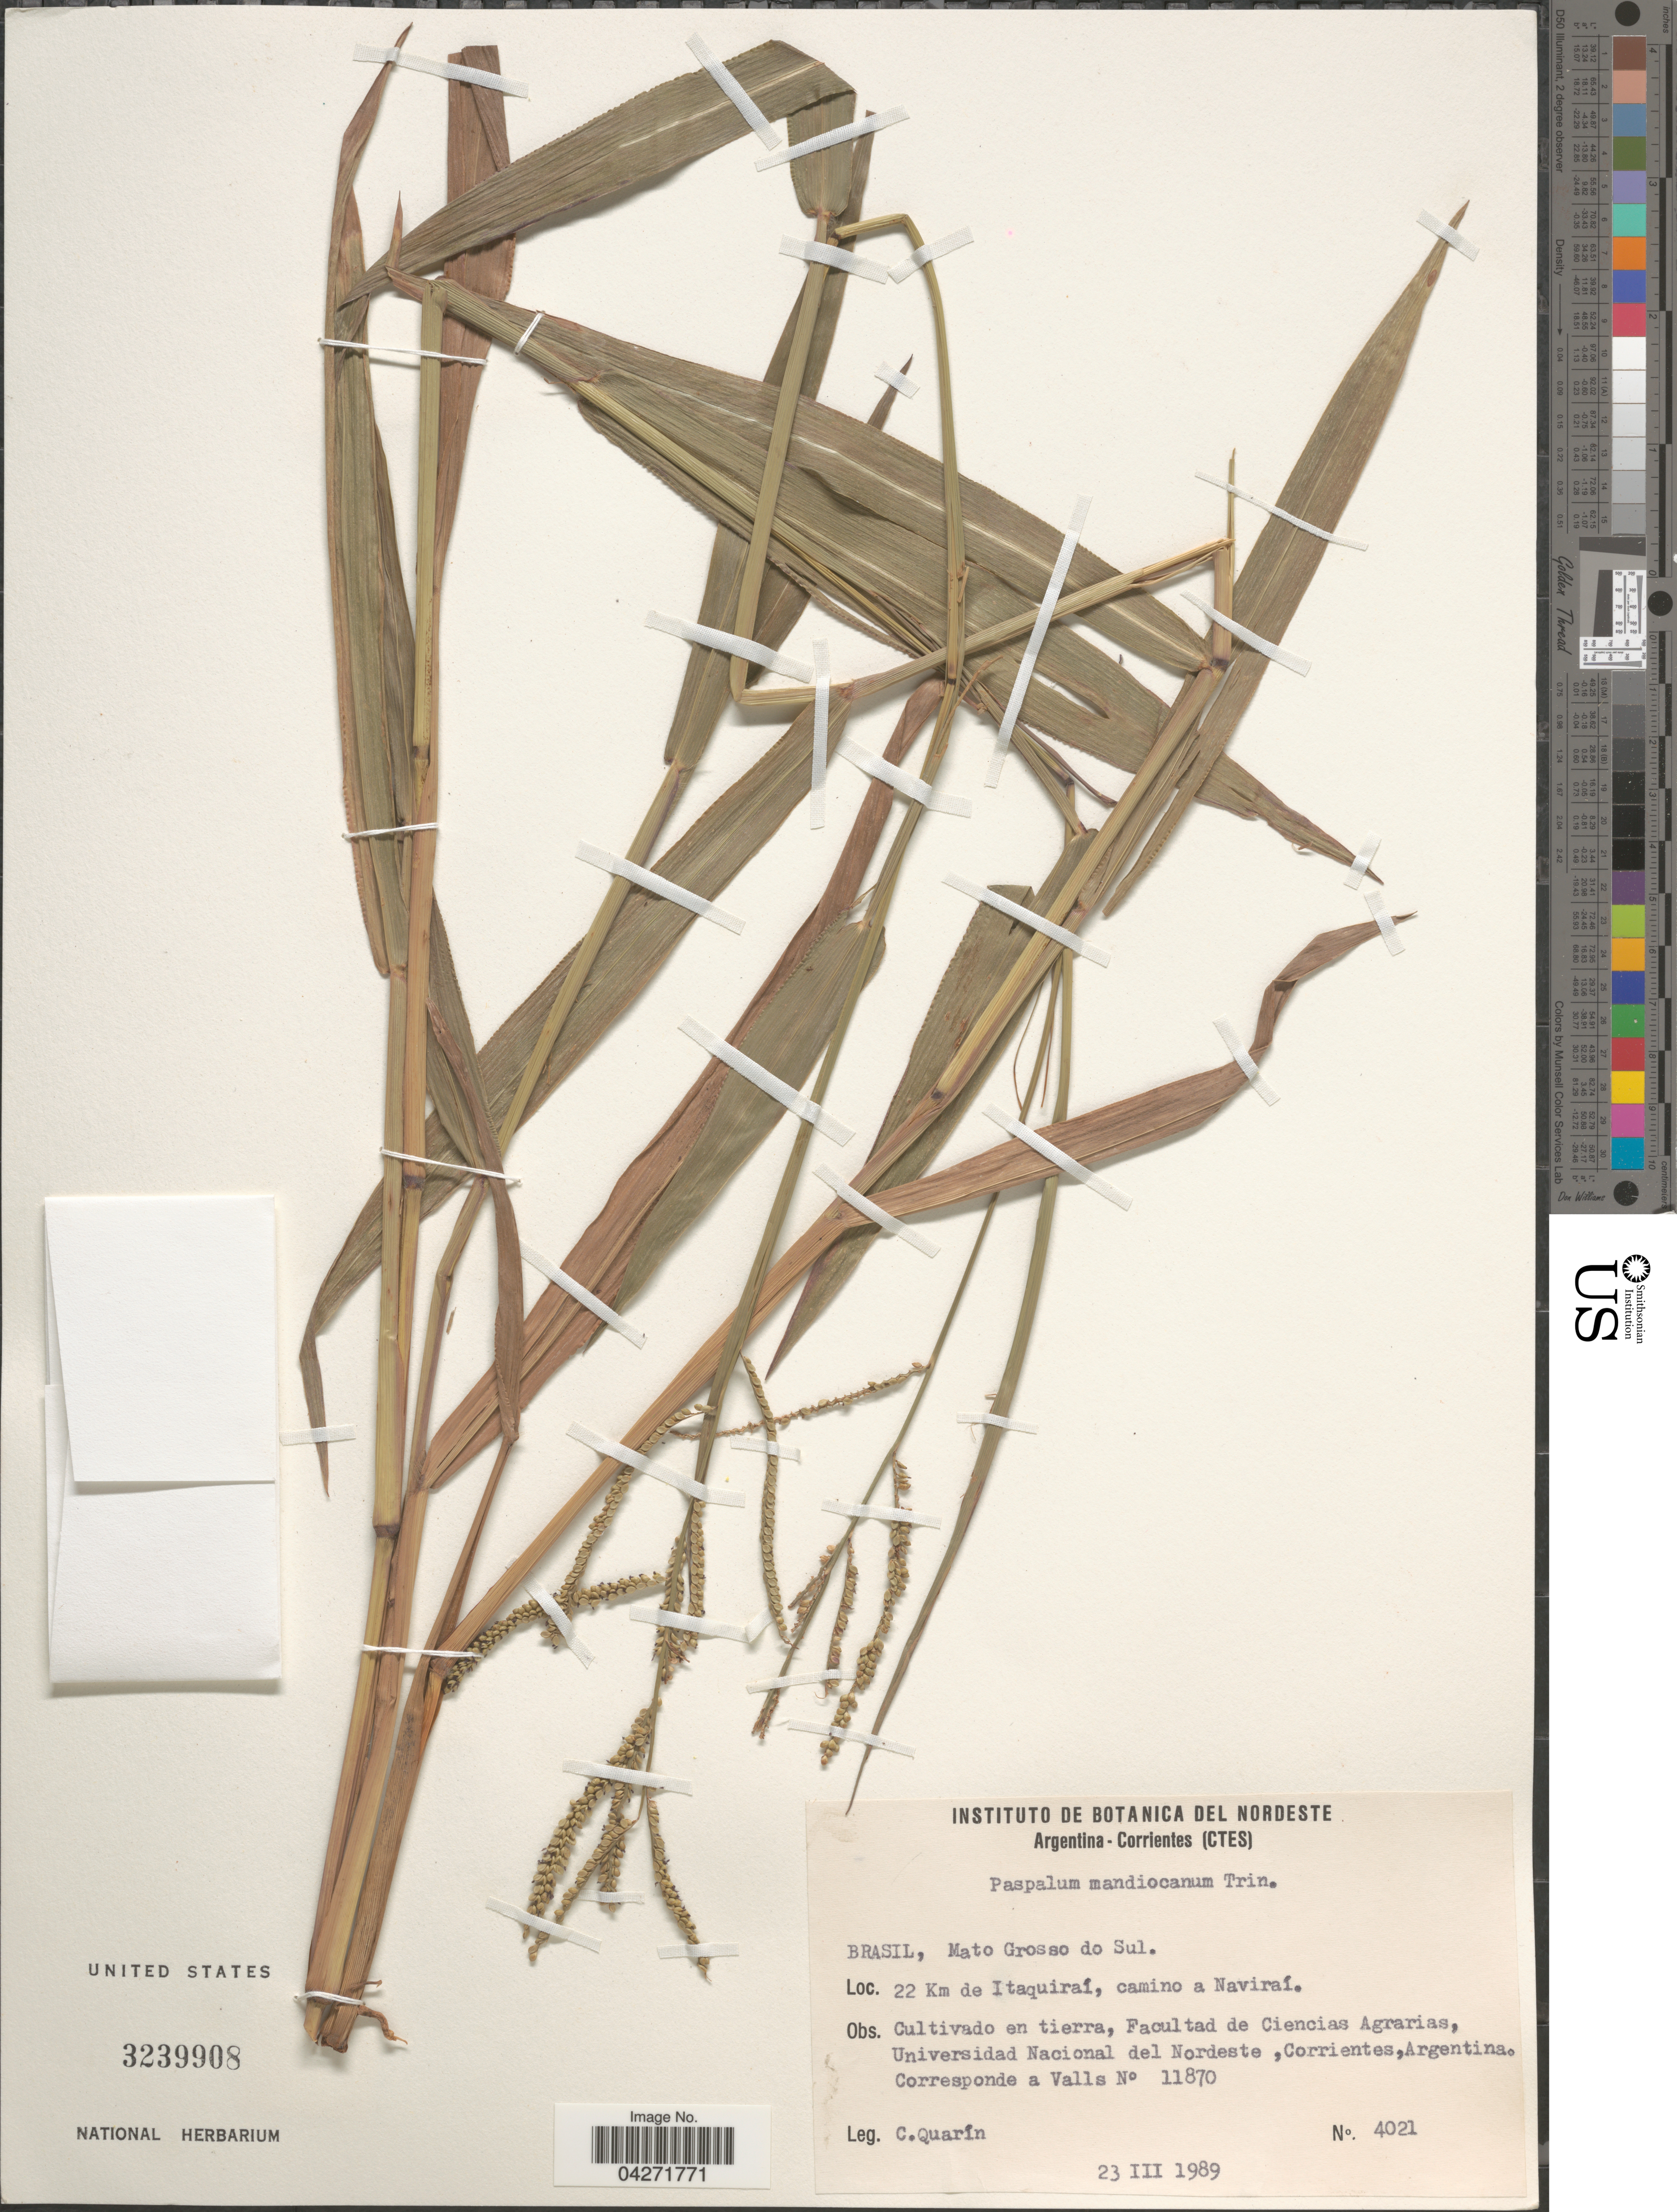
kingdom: Plantae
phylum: Tracheophyta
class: Liliopsida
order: Poales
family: Poaceae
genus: Paspalum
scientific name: Paspalum mandiocanum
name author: Trin.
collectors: C. Quarín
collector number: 4021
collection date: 1989-03-23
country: Argentina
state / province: Corrientes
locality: Cultivado en tierra, Facultad de Ciencias Agrarias, Universidad Nacional del Nordeste.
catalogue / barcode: US 3239908